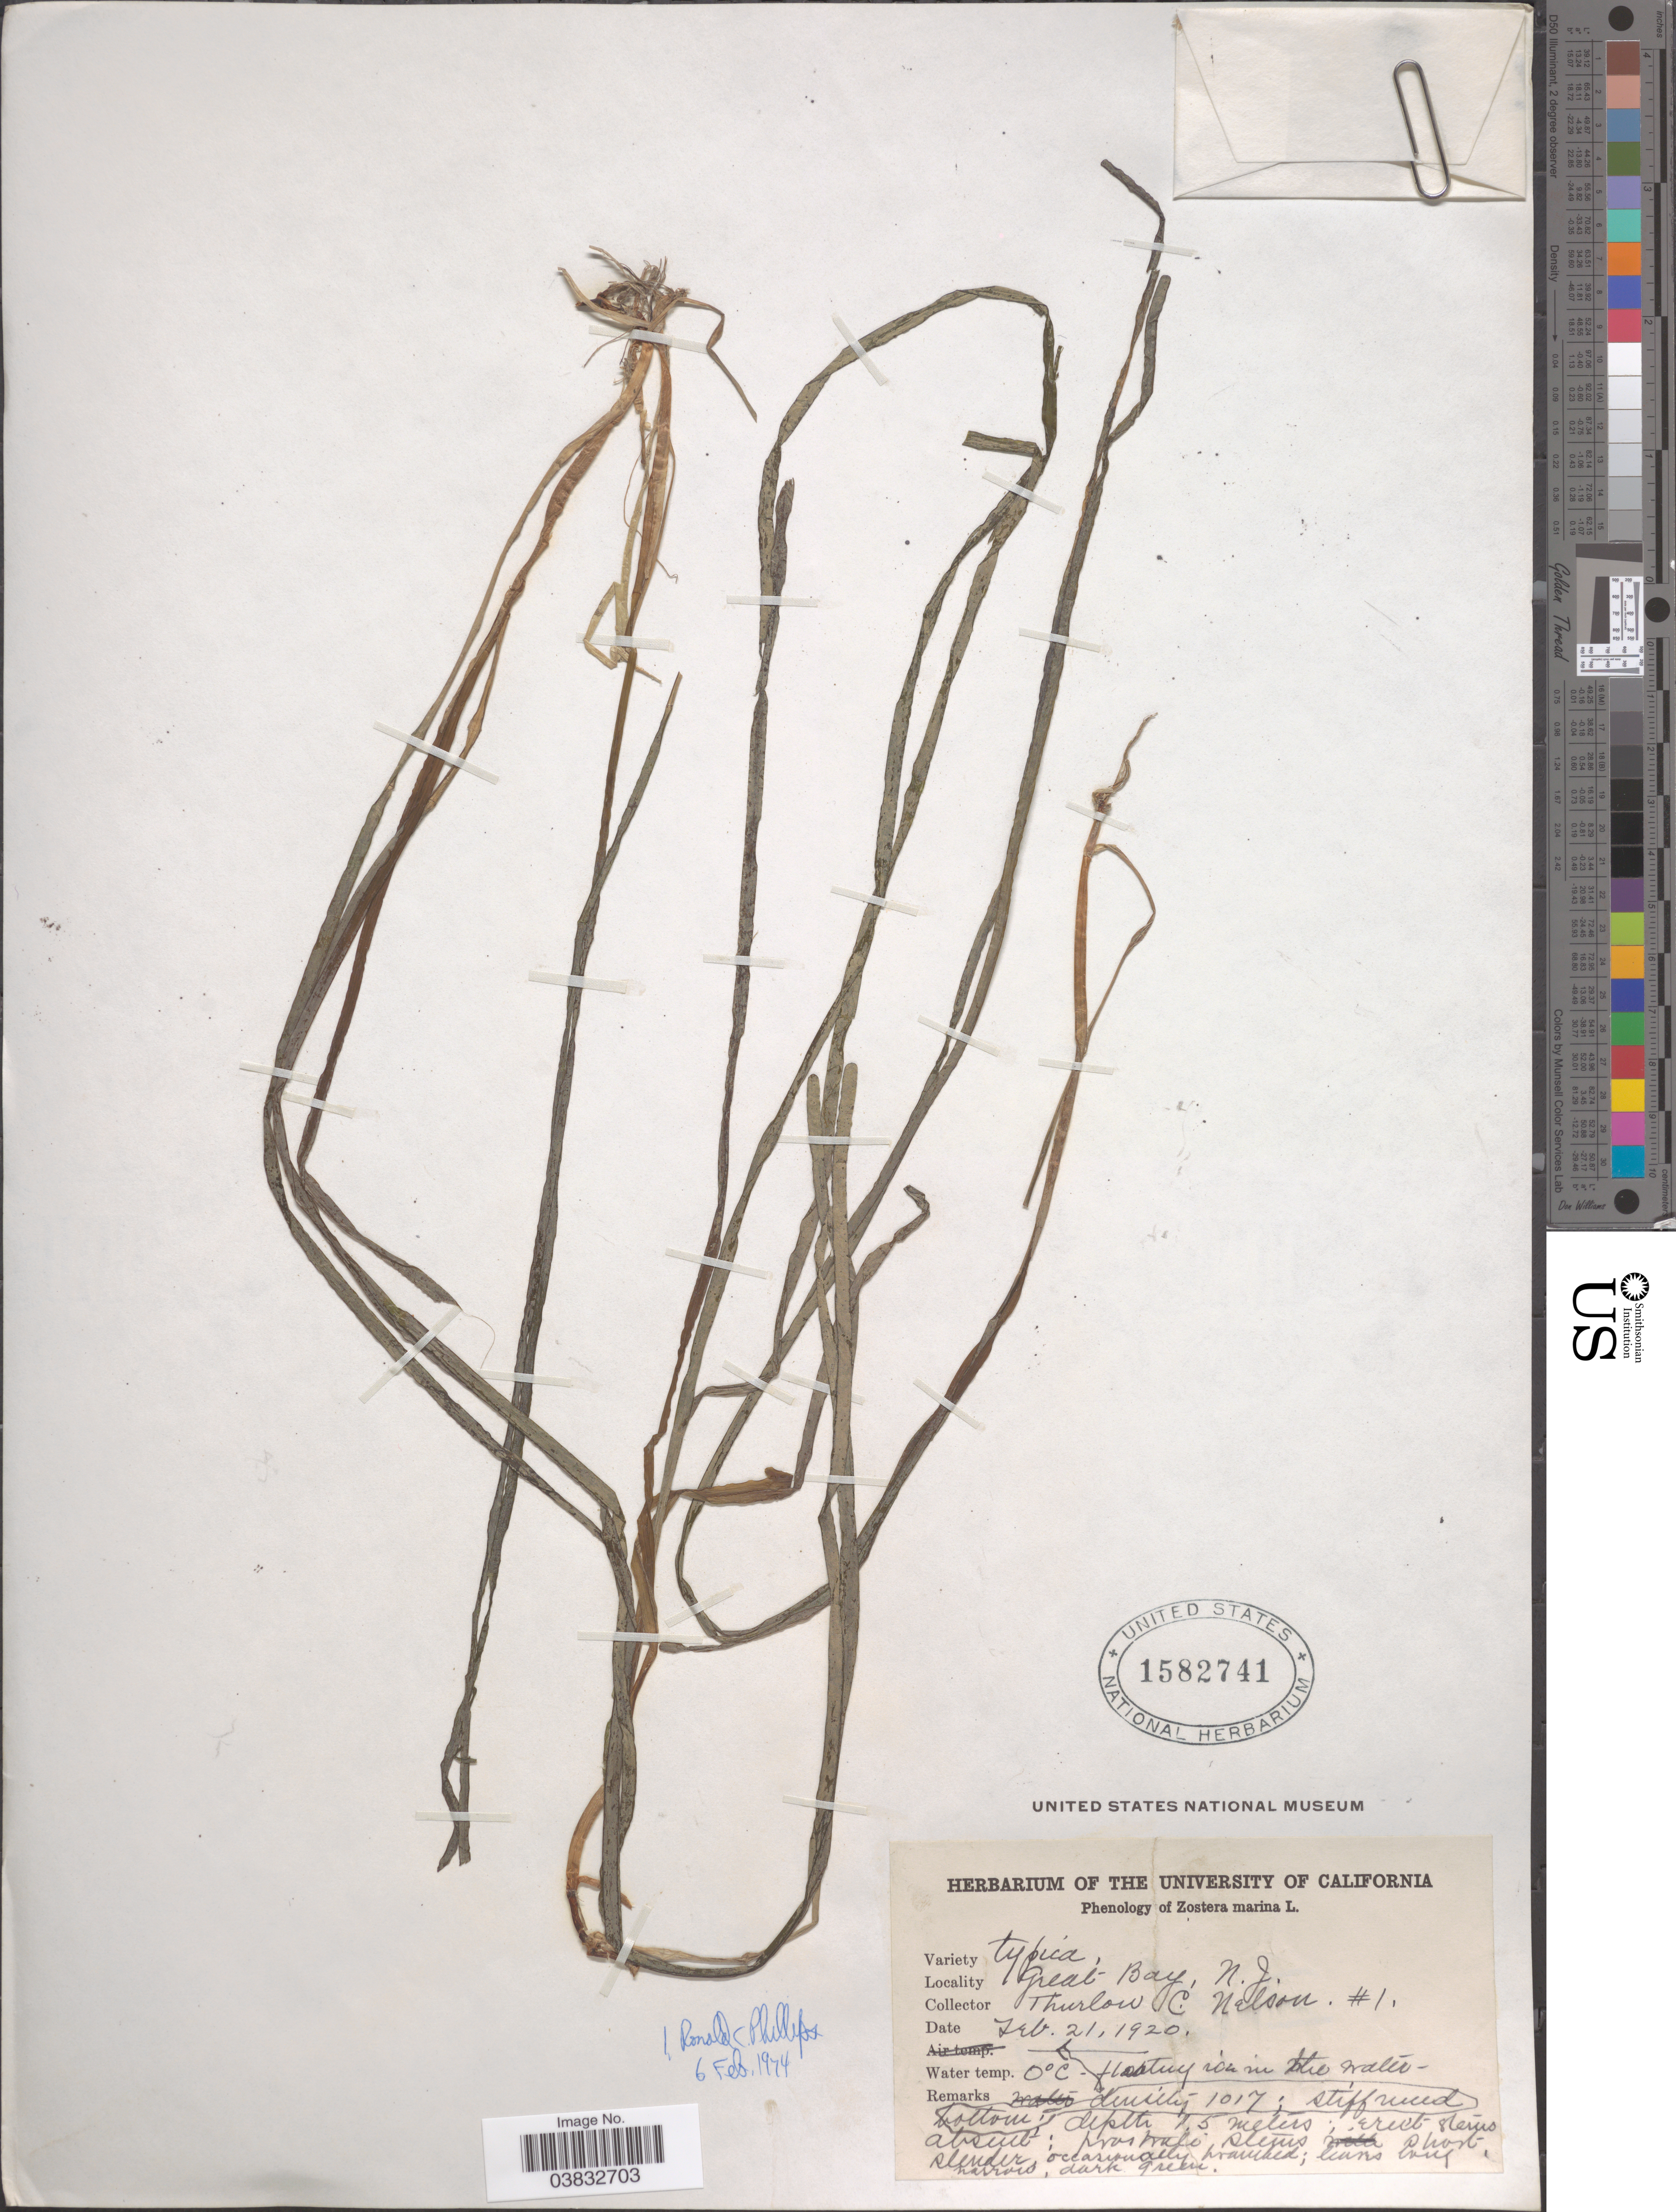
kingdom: Plantae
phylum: Tracheophyta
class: Liliopsida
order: Alismatales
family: Zosteraceae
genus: Zostera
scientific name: Zostera marina var. marina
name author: L.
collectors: T. C. Nelson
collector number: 1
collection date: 1920-02-21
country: United States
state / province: New Jersey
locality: Great Bay.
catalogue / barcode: US 1582741